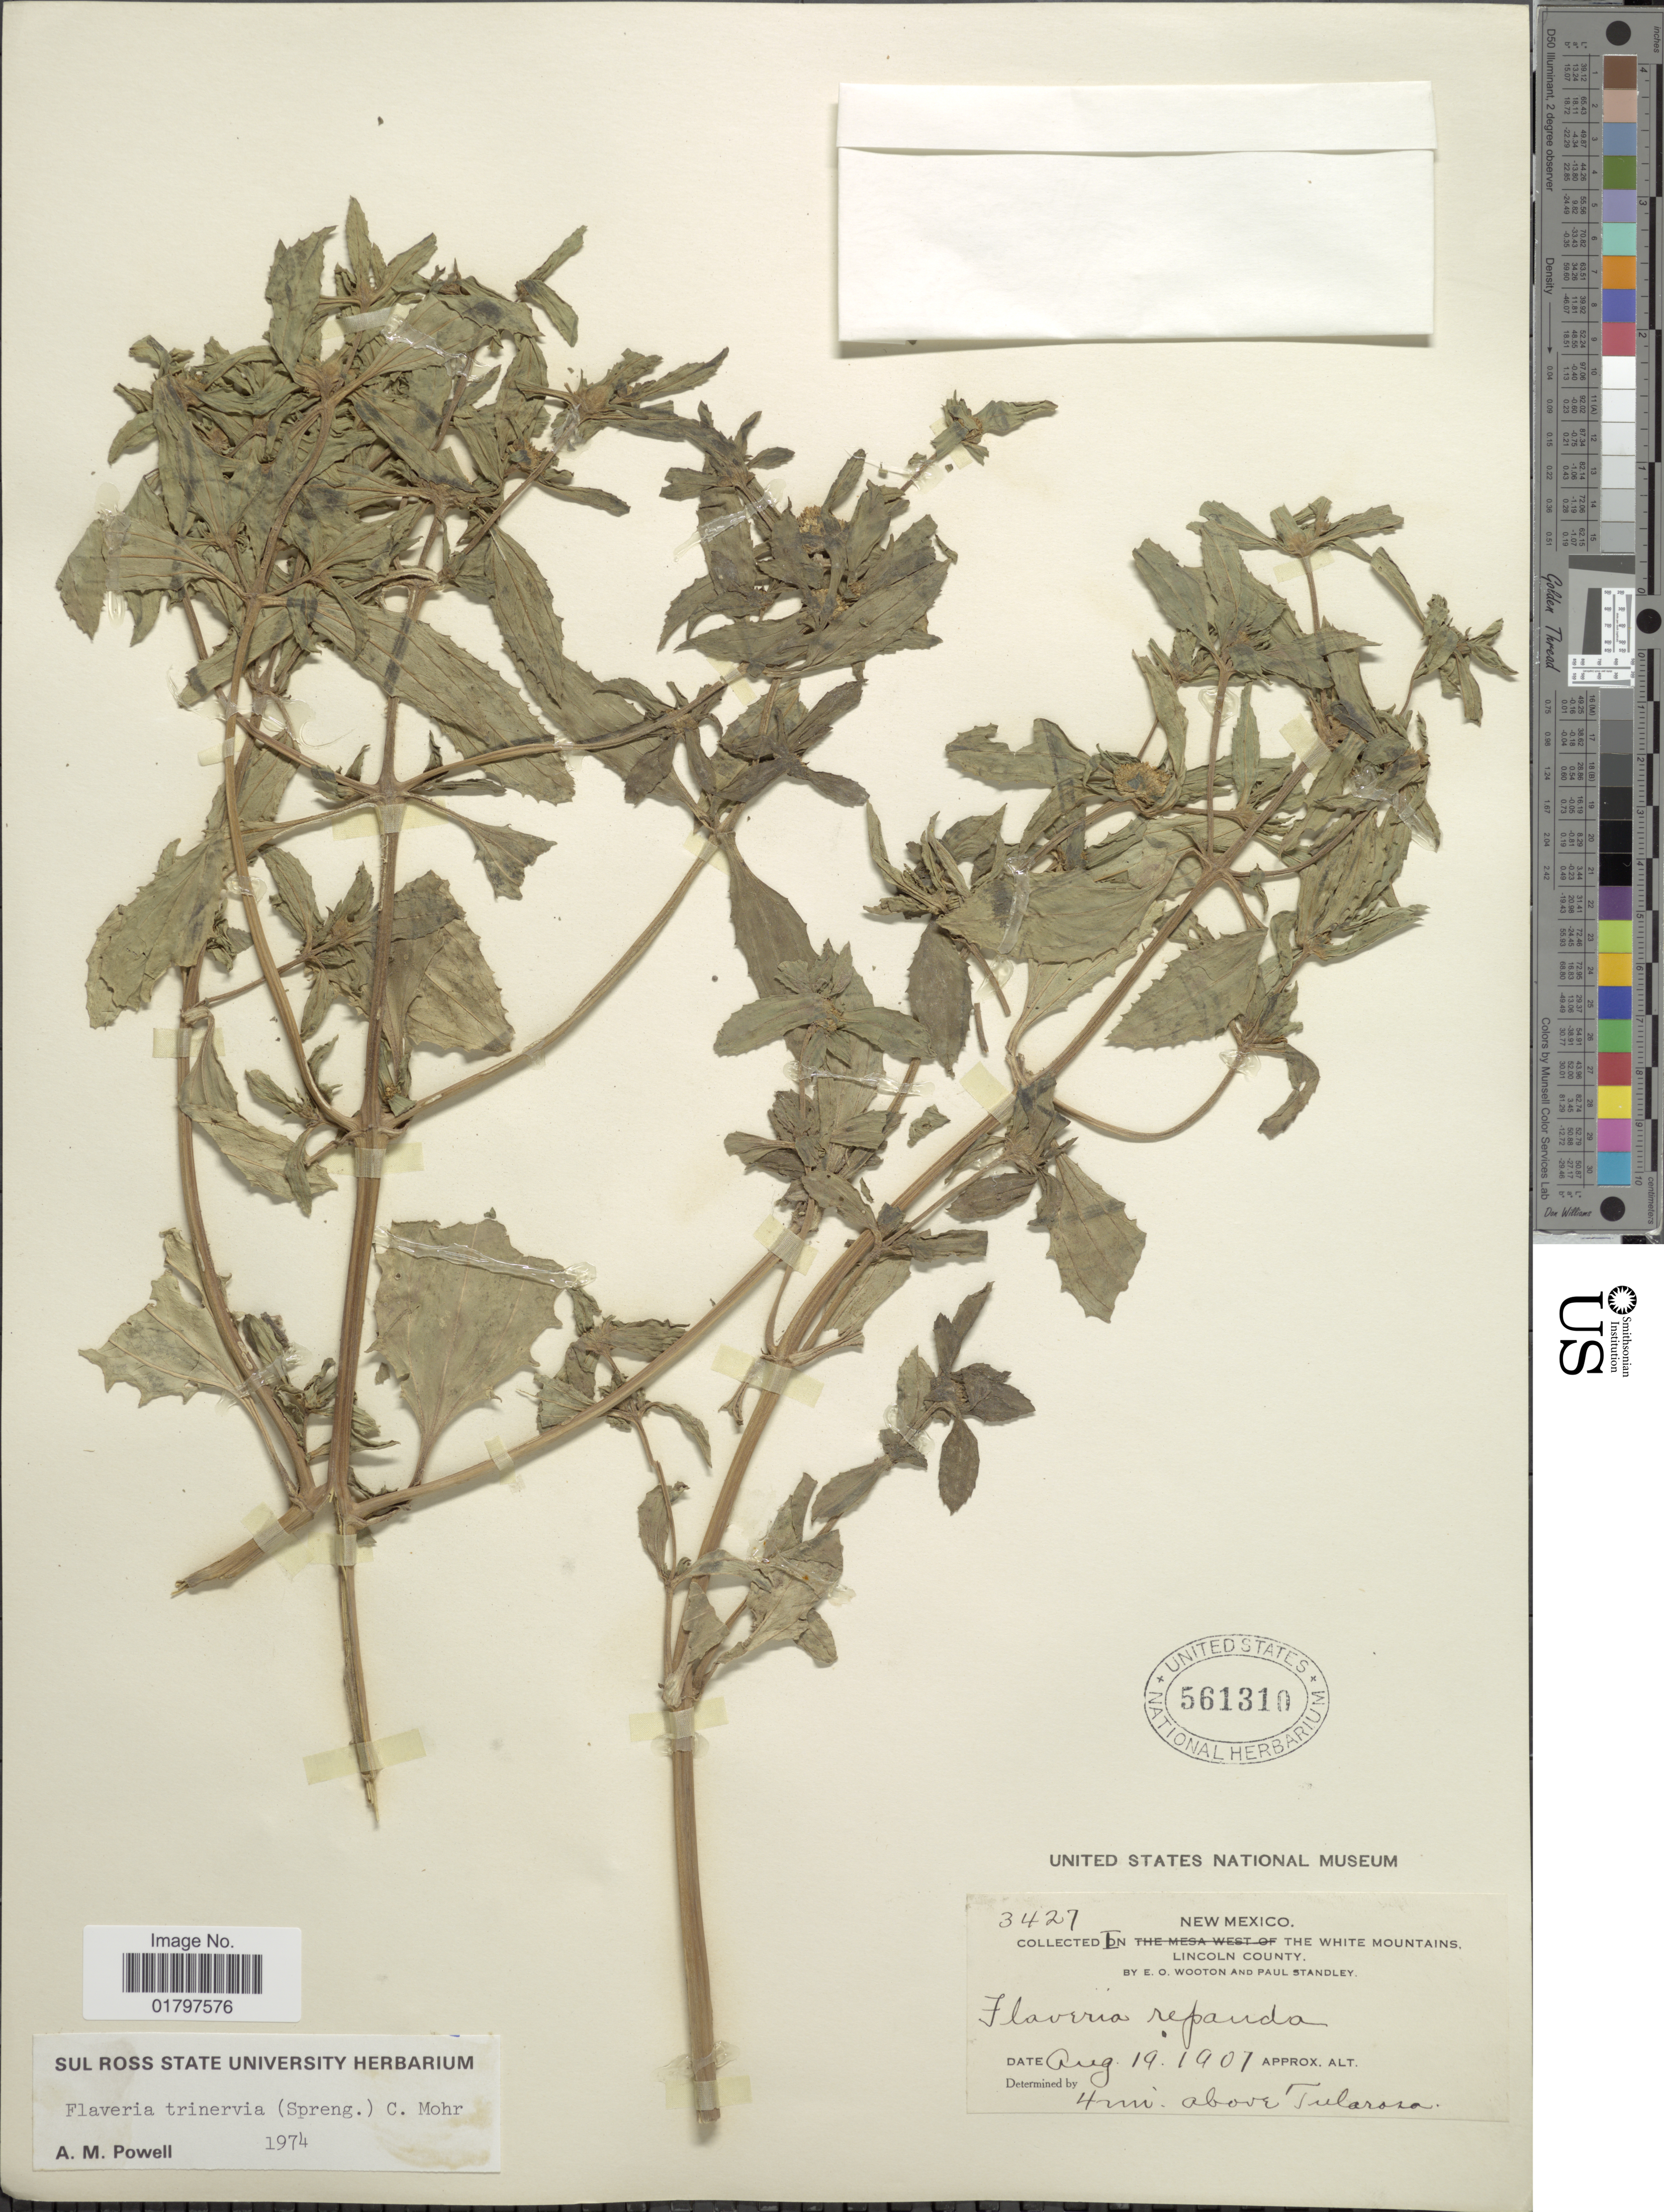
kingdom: Plantae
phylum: Tracheophyta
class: Magnoliopsida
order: Asterales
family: Asteraceae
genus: Flaveria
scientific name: Flaveria trinervia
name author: (Spreng.) C. Mohr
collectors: E. O. Wooton & P. C. Standley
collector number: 3427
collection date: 1907-08-19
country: United States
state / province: New Mexico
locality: In the White Mountains, Lincoln County. 4 mi. above Tularosa.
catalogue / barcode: US 561310